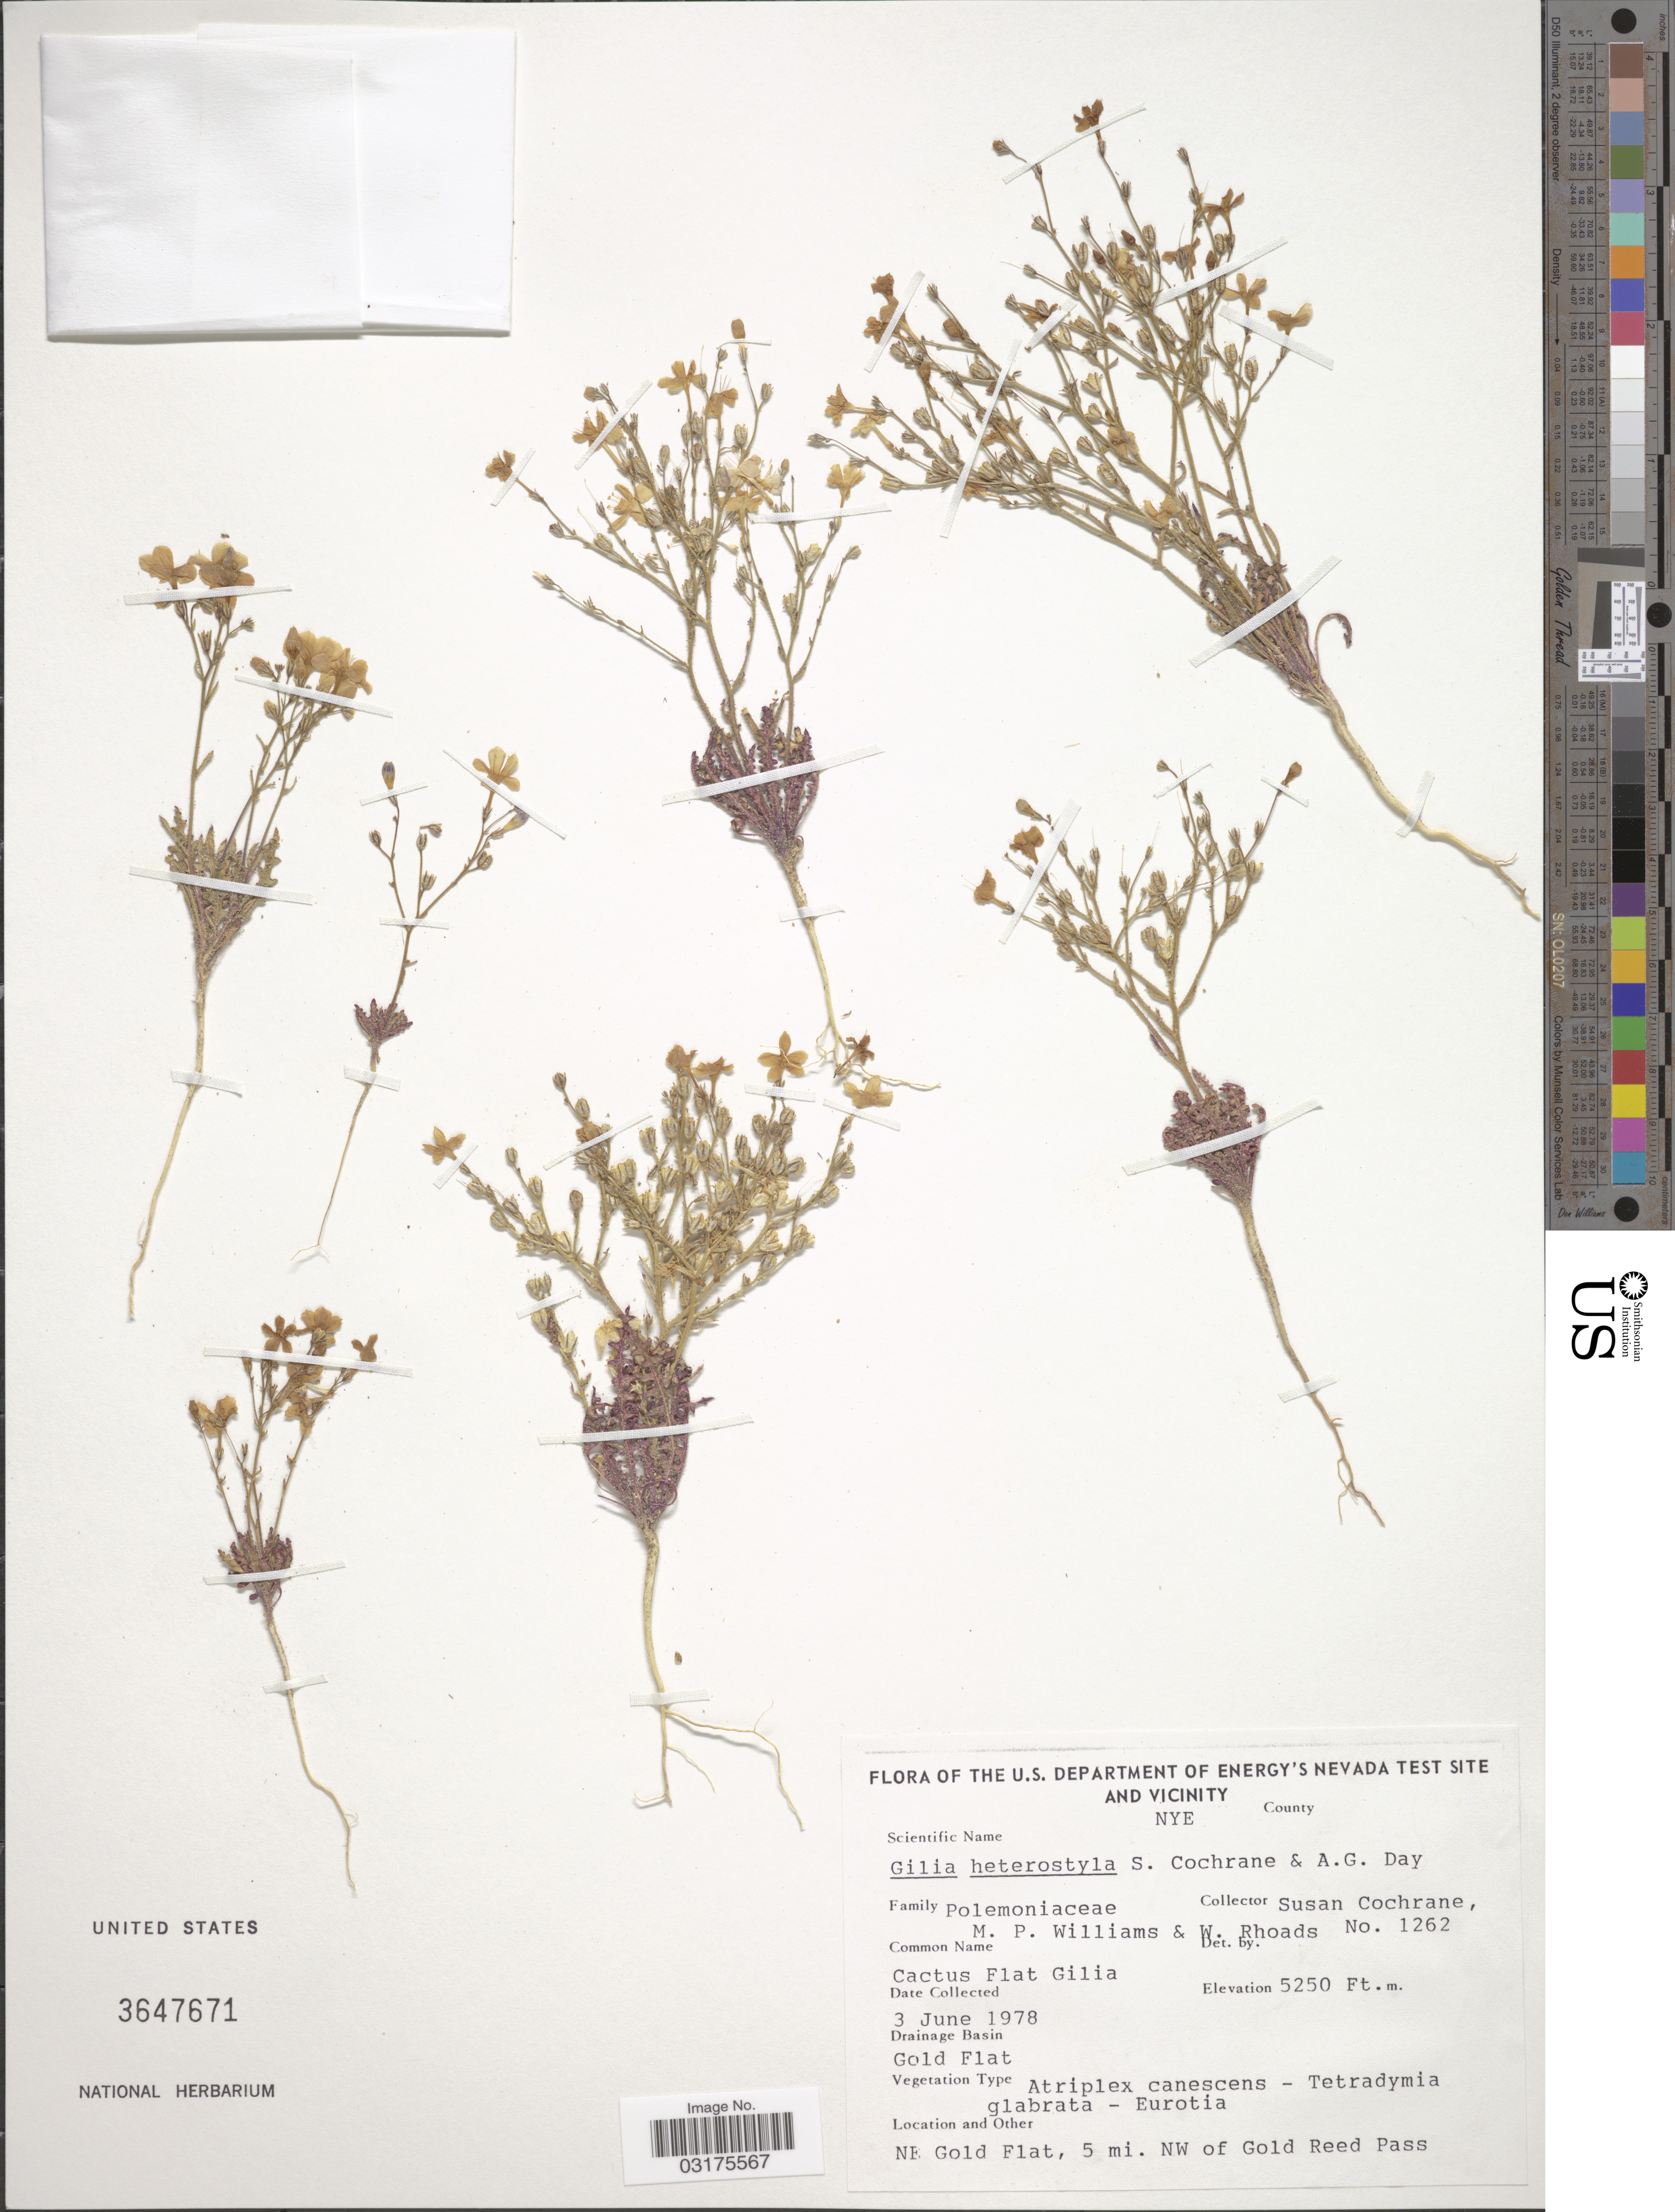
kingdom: Plantae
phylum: Tracheophyta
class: Magnoliopsida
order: Ericales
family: Polemoniaceae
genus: Aliciella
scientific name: Aliciella heterostyla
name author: (S. Cochrane & A.G. Day) J.M. Porter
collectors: S. Cochrane, M. P. Williams & W. Rhoads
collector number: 1262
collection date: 1978-06-03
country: United States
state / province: Nevada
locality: U.S. Department of Energy 's Nevada Test Site and Vicinity, Nye County, Drainage Basin Gold Flat, NE Gold Flat, 5 mi. NW of Gold Reed Pass.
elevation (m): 1600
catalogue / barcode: US 3647671